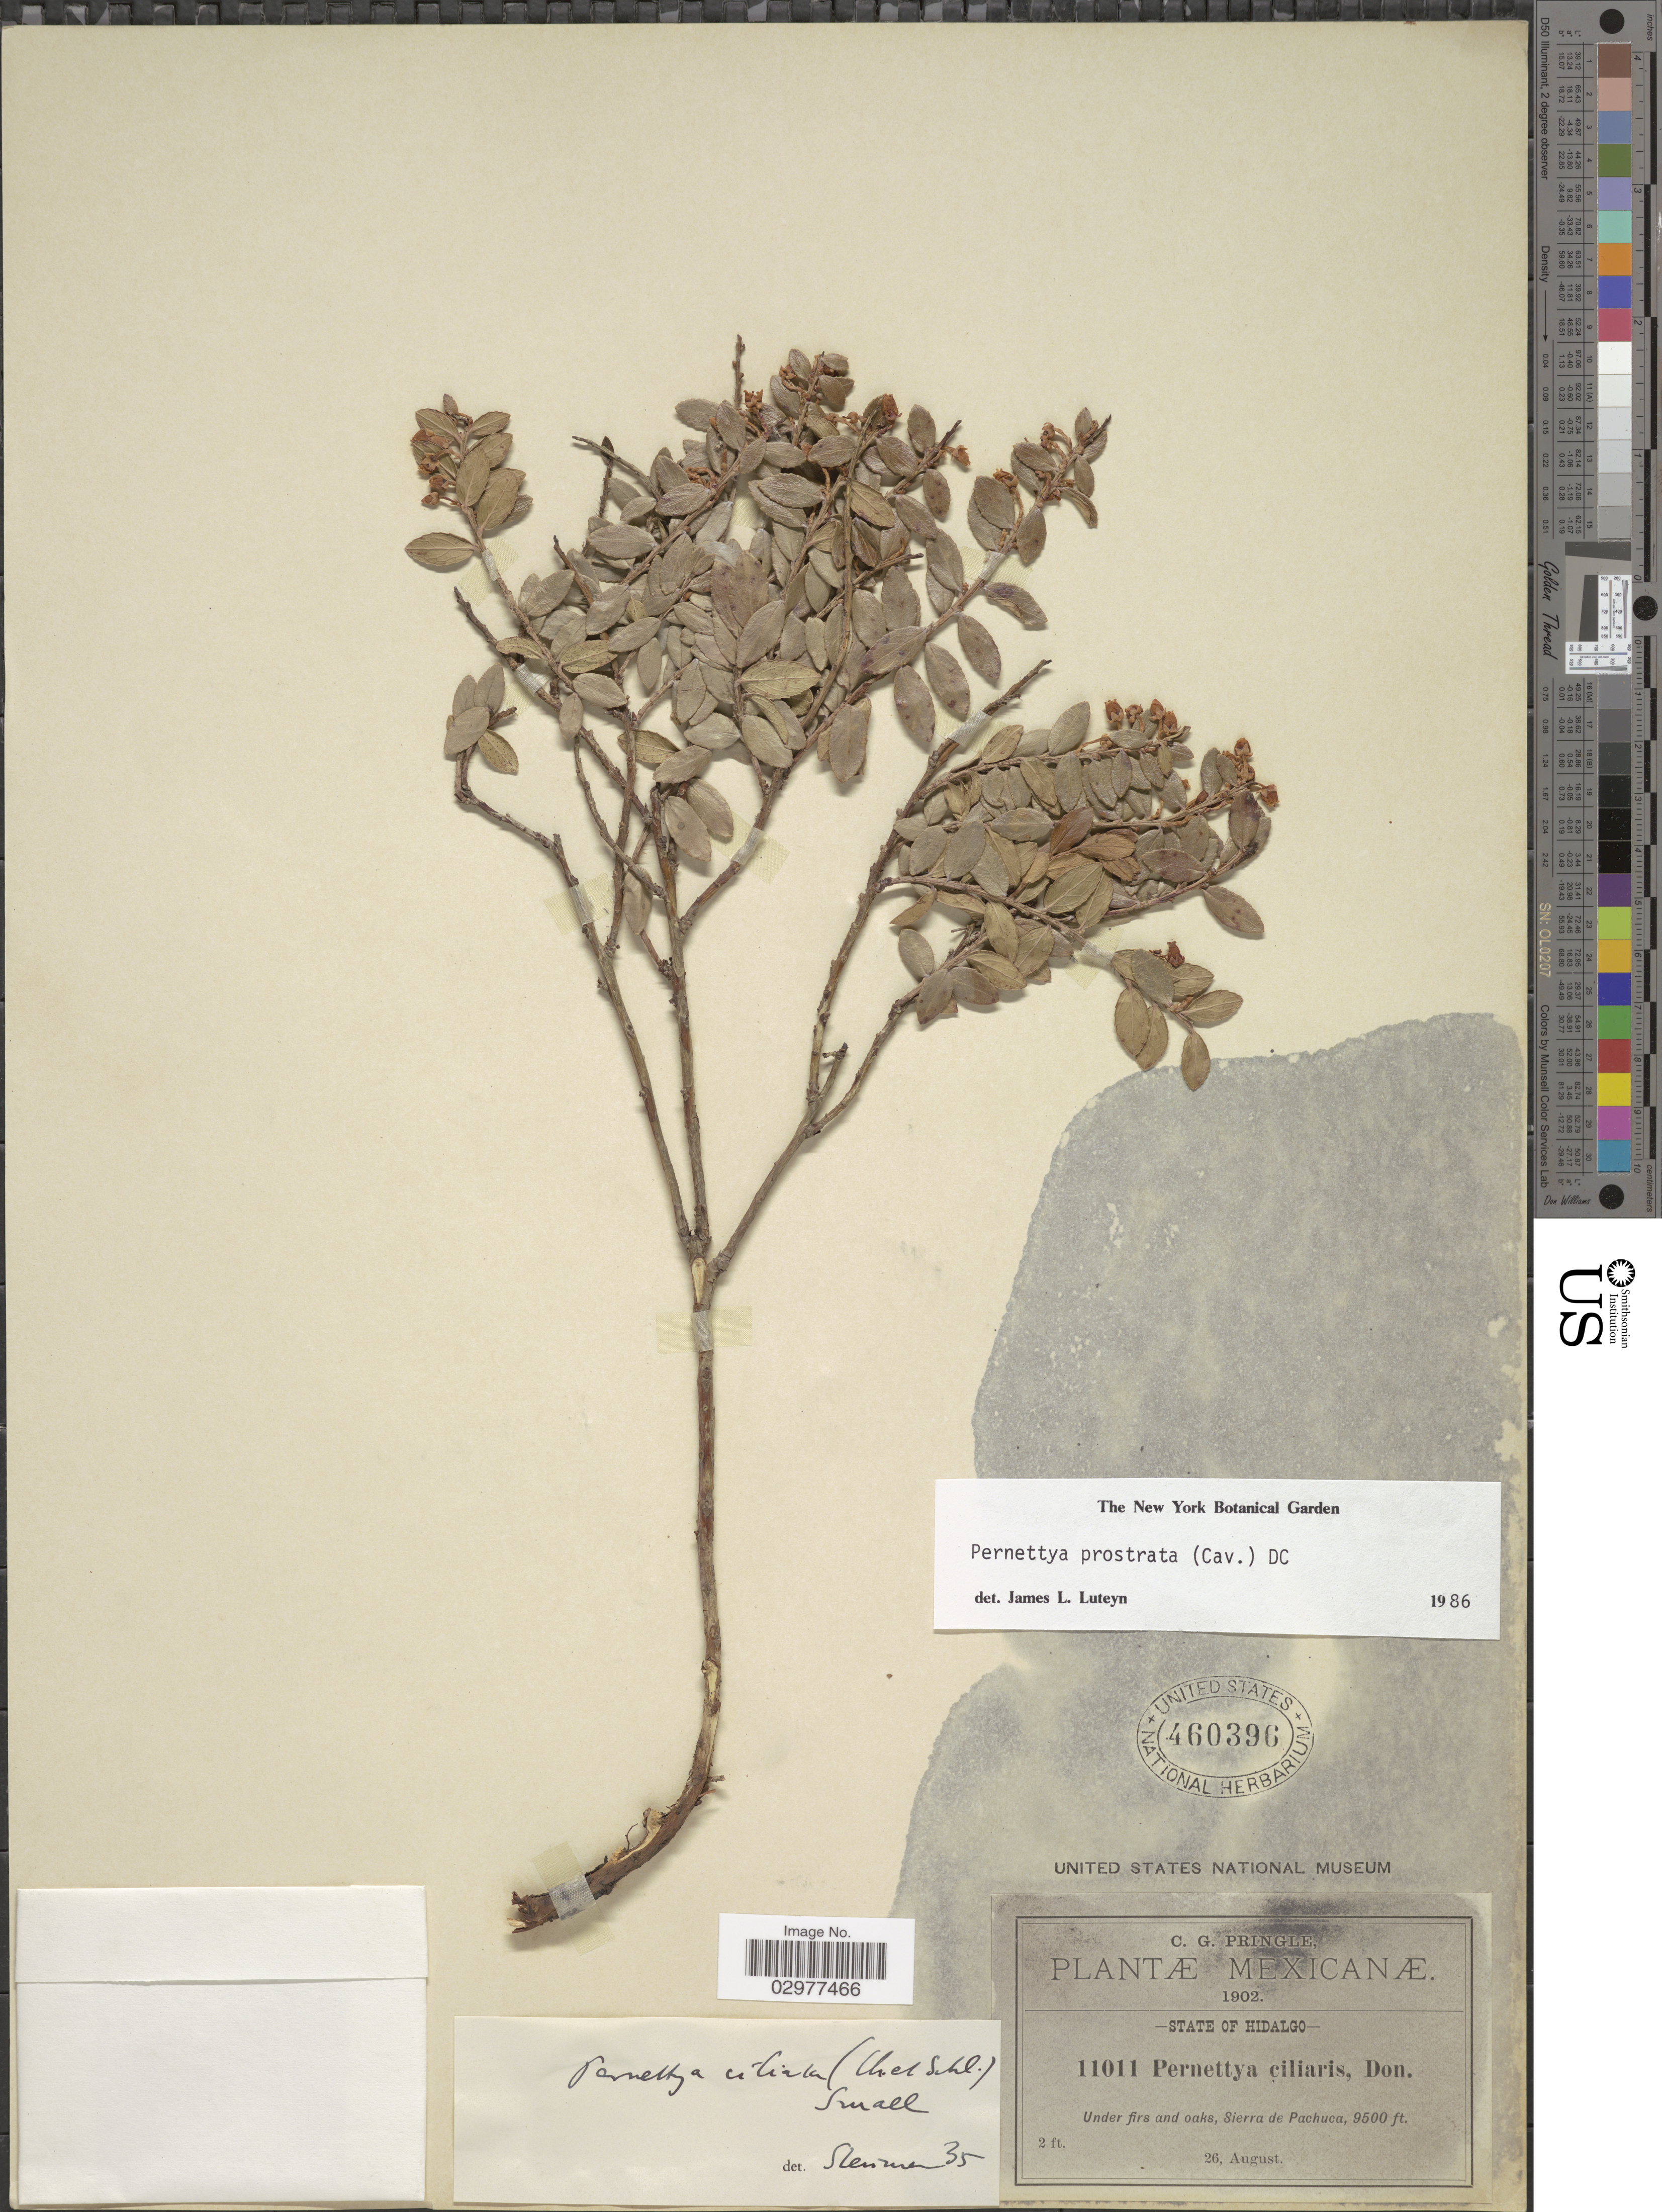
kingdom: Plantae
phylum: Tracheophyta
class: Magnoliopsida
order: Ericales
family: Ericaceae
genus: Pernettya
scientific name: Pernettya prostrata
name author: (Cav.) DC.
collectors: C. G. Pringle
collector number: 11011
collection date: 1902-08-26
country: Mexico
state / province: Hidalgo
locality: Under firs and oaks, Sierra de Pachuca.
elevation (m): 2896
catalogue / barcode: US 460396